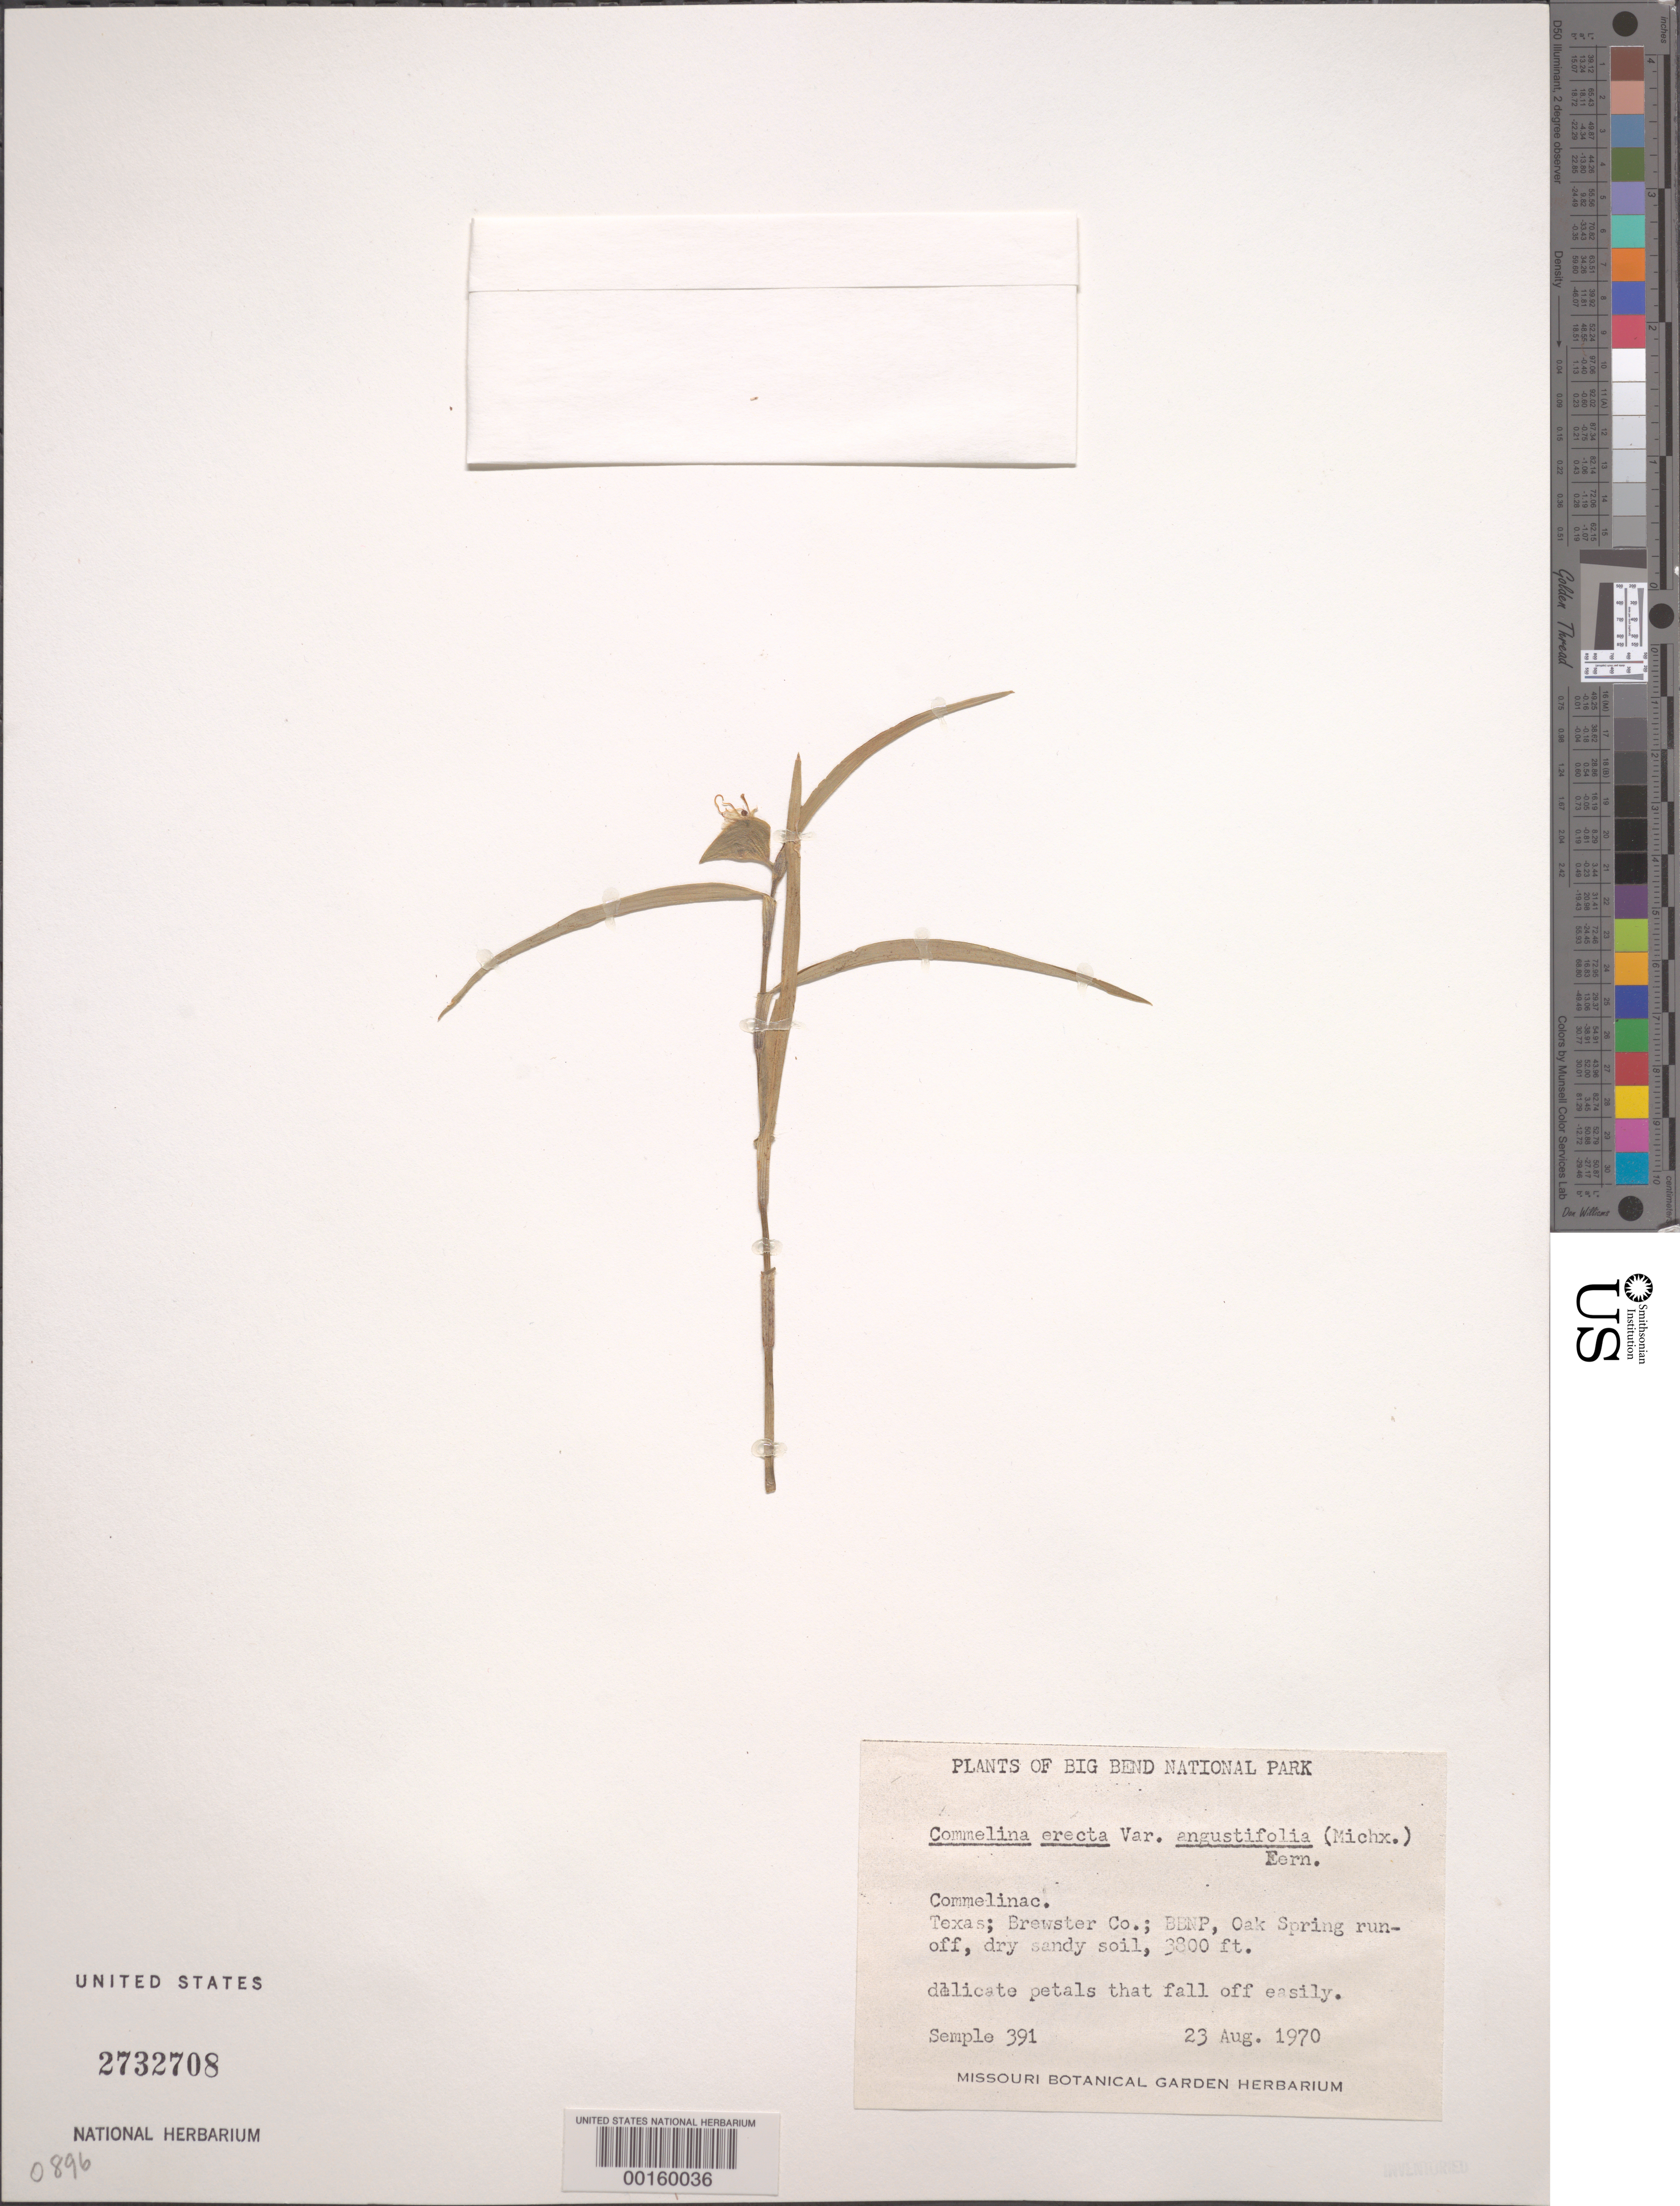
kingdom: Plantae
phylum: Tracheophyta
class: Liliopsida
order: Commelinales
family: Commelinaceae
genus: Commelina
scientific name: Commelina erecta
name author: L.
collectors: J. C. Semple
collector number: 391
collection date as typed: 23 Aug 1970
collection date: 1970-08-23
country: United States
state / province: Texas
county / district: Brewster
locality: Big bend nat'l park, oak spring runoff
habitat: Dry sandy soil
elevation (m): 1159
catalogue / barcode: US 2732708